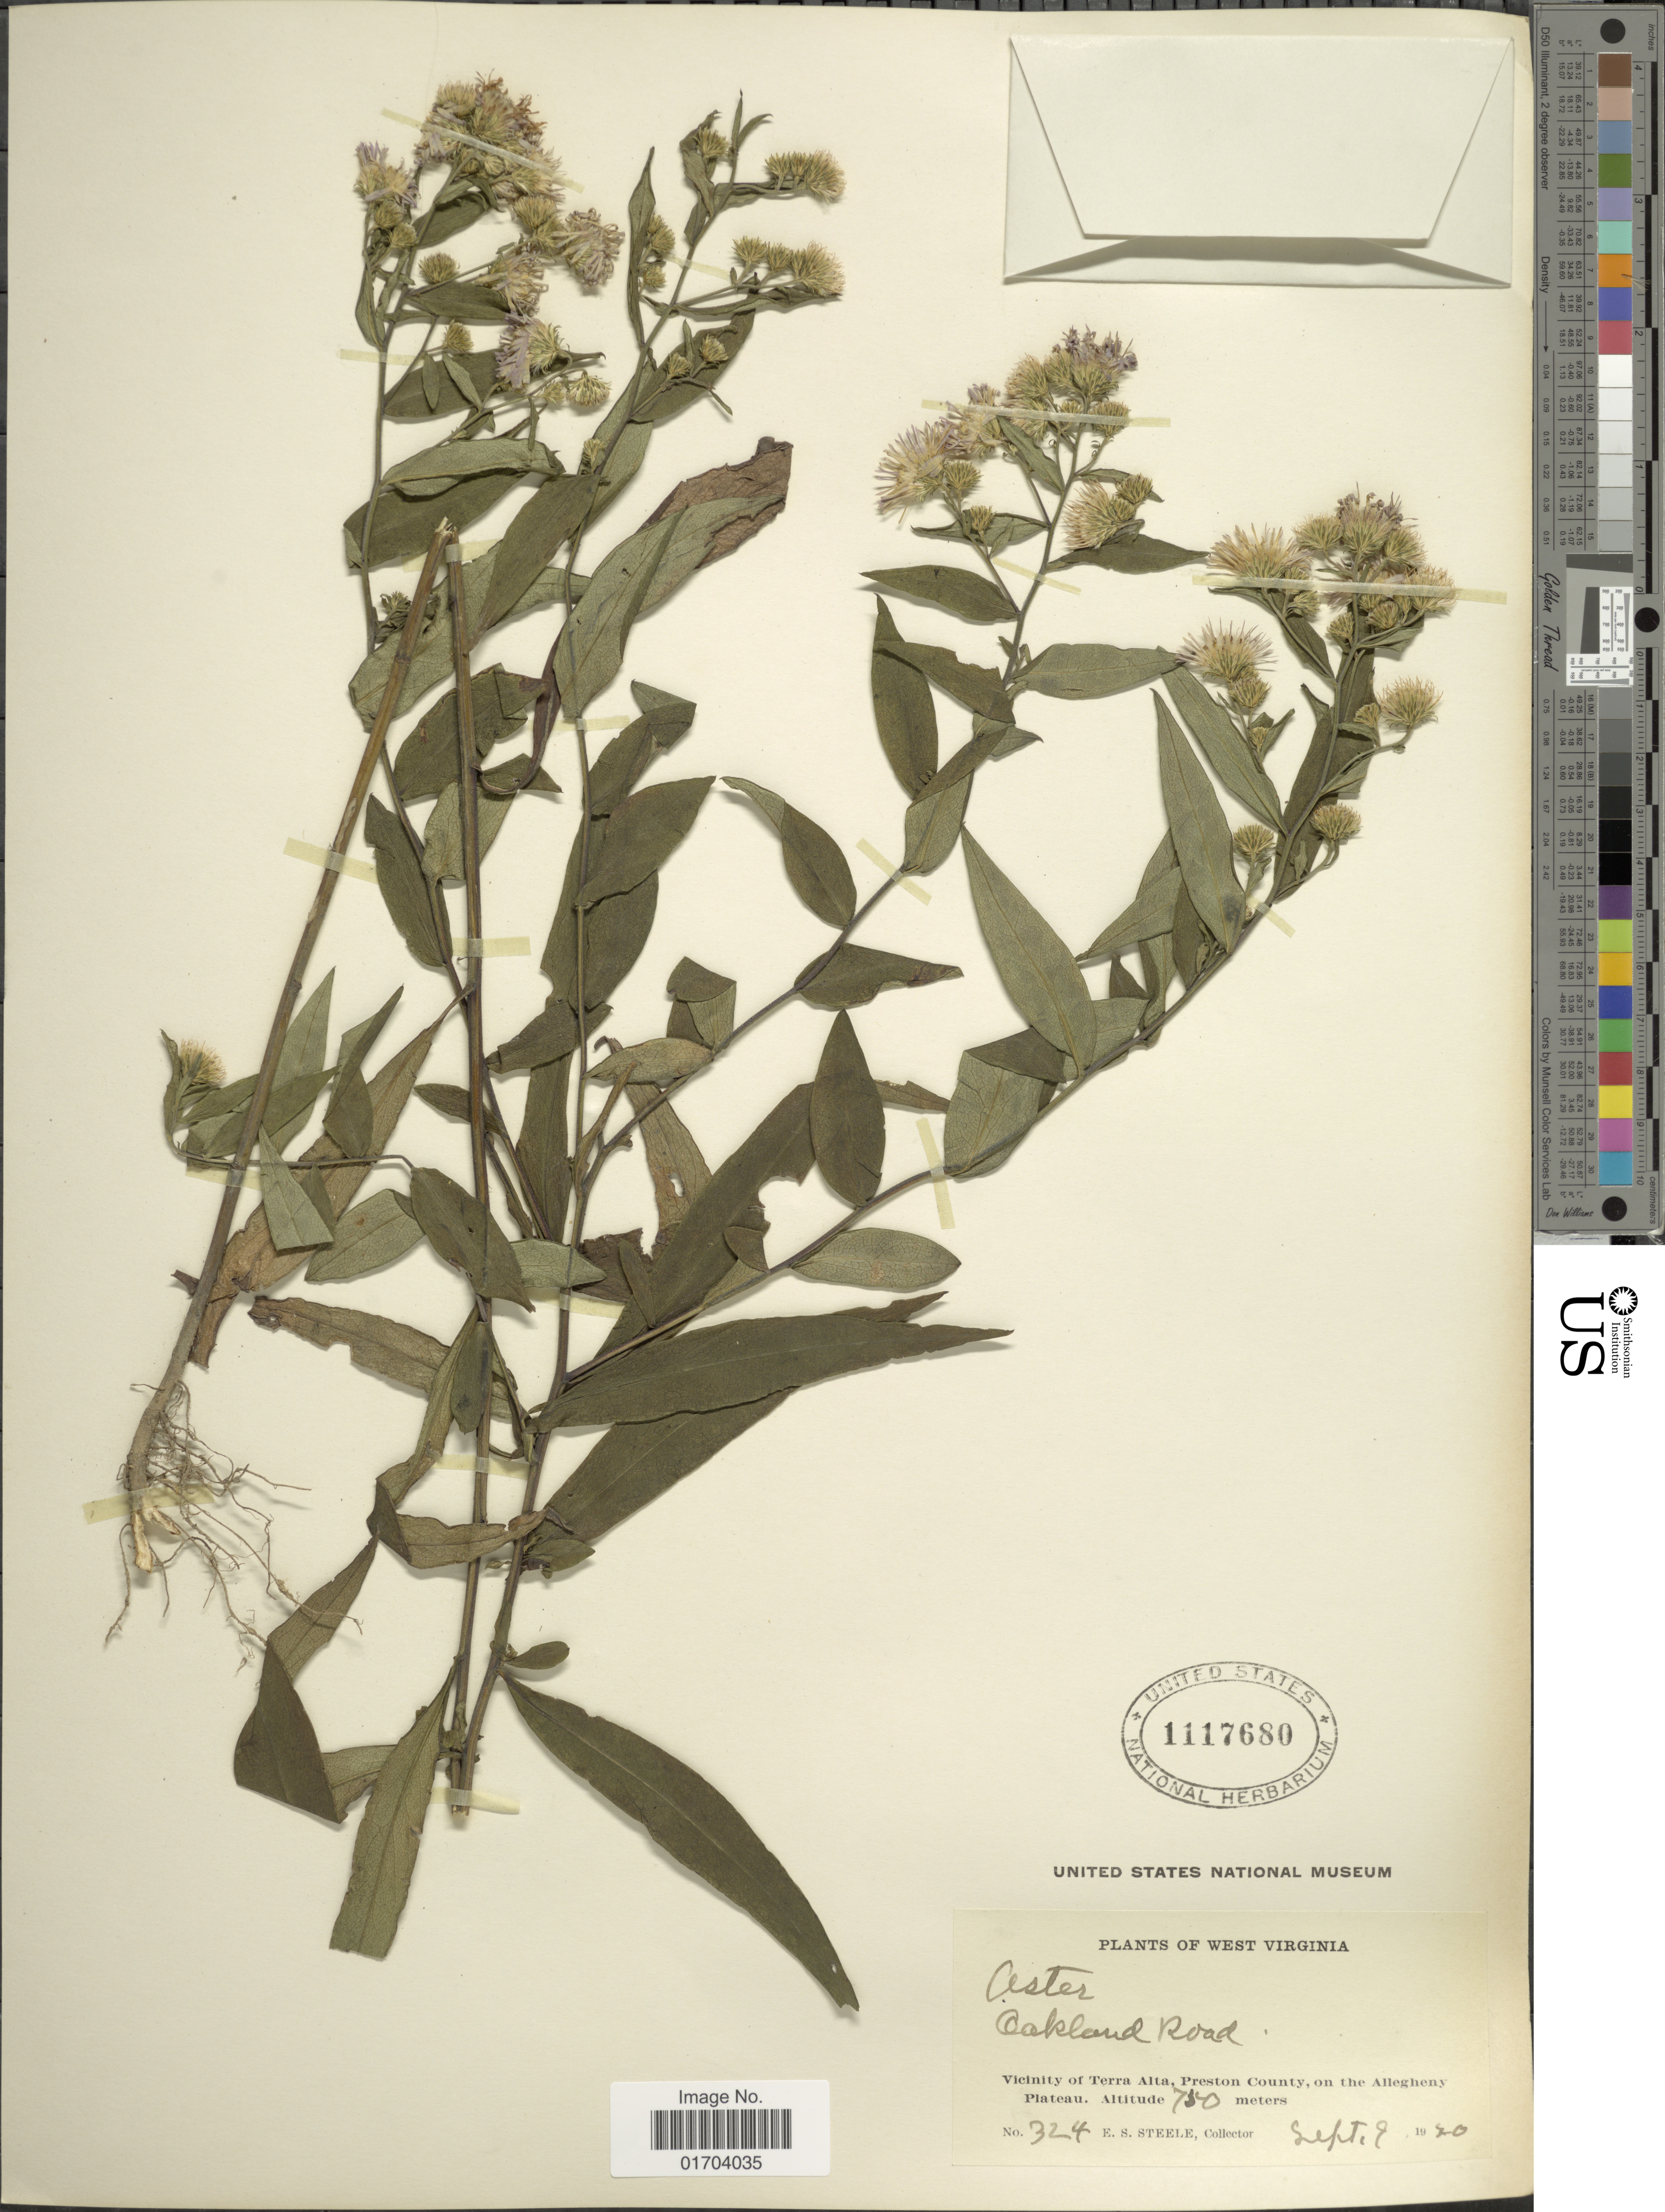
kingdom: Plantae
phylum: Tracheophyta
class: Magnoliopsida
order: Asterales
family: Asteraceae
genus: Aster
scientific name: Aster instabilis E.S. Steele sp. nov. ined.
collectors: E. Steele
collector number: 324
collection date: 1920-09-09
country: United States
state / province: West Virginia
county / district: Preston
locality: Oakland Road, Vicinity of Terra Alta, Preston County, on the Allegheny Plateau.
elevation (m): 750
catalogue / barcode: US 1117680